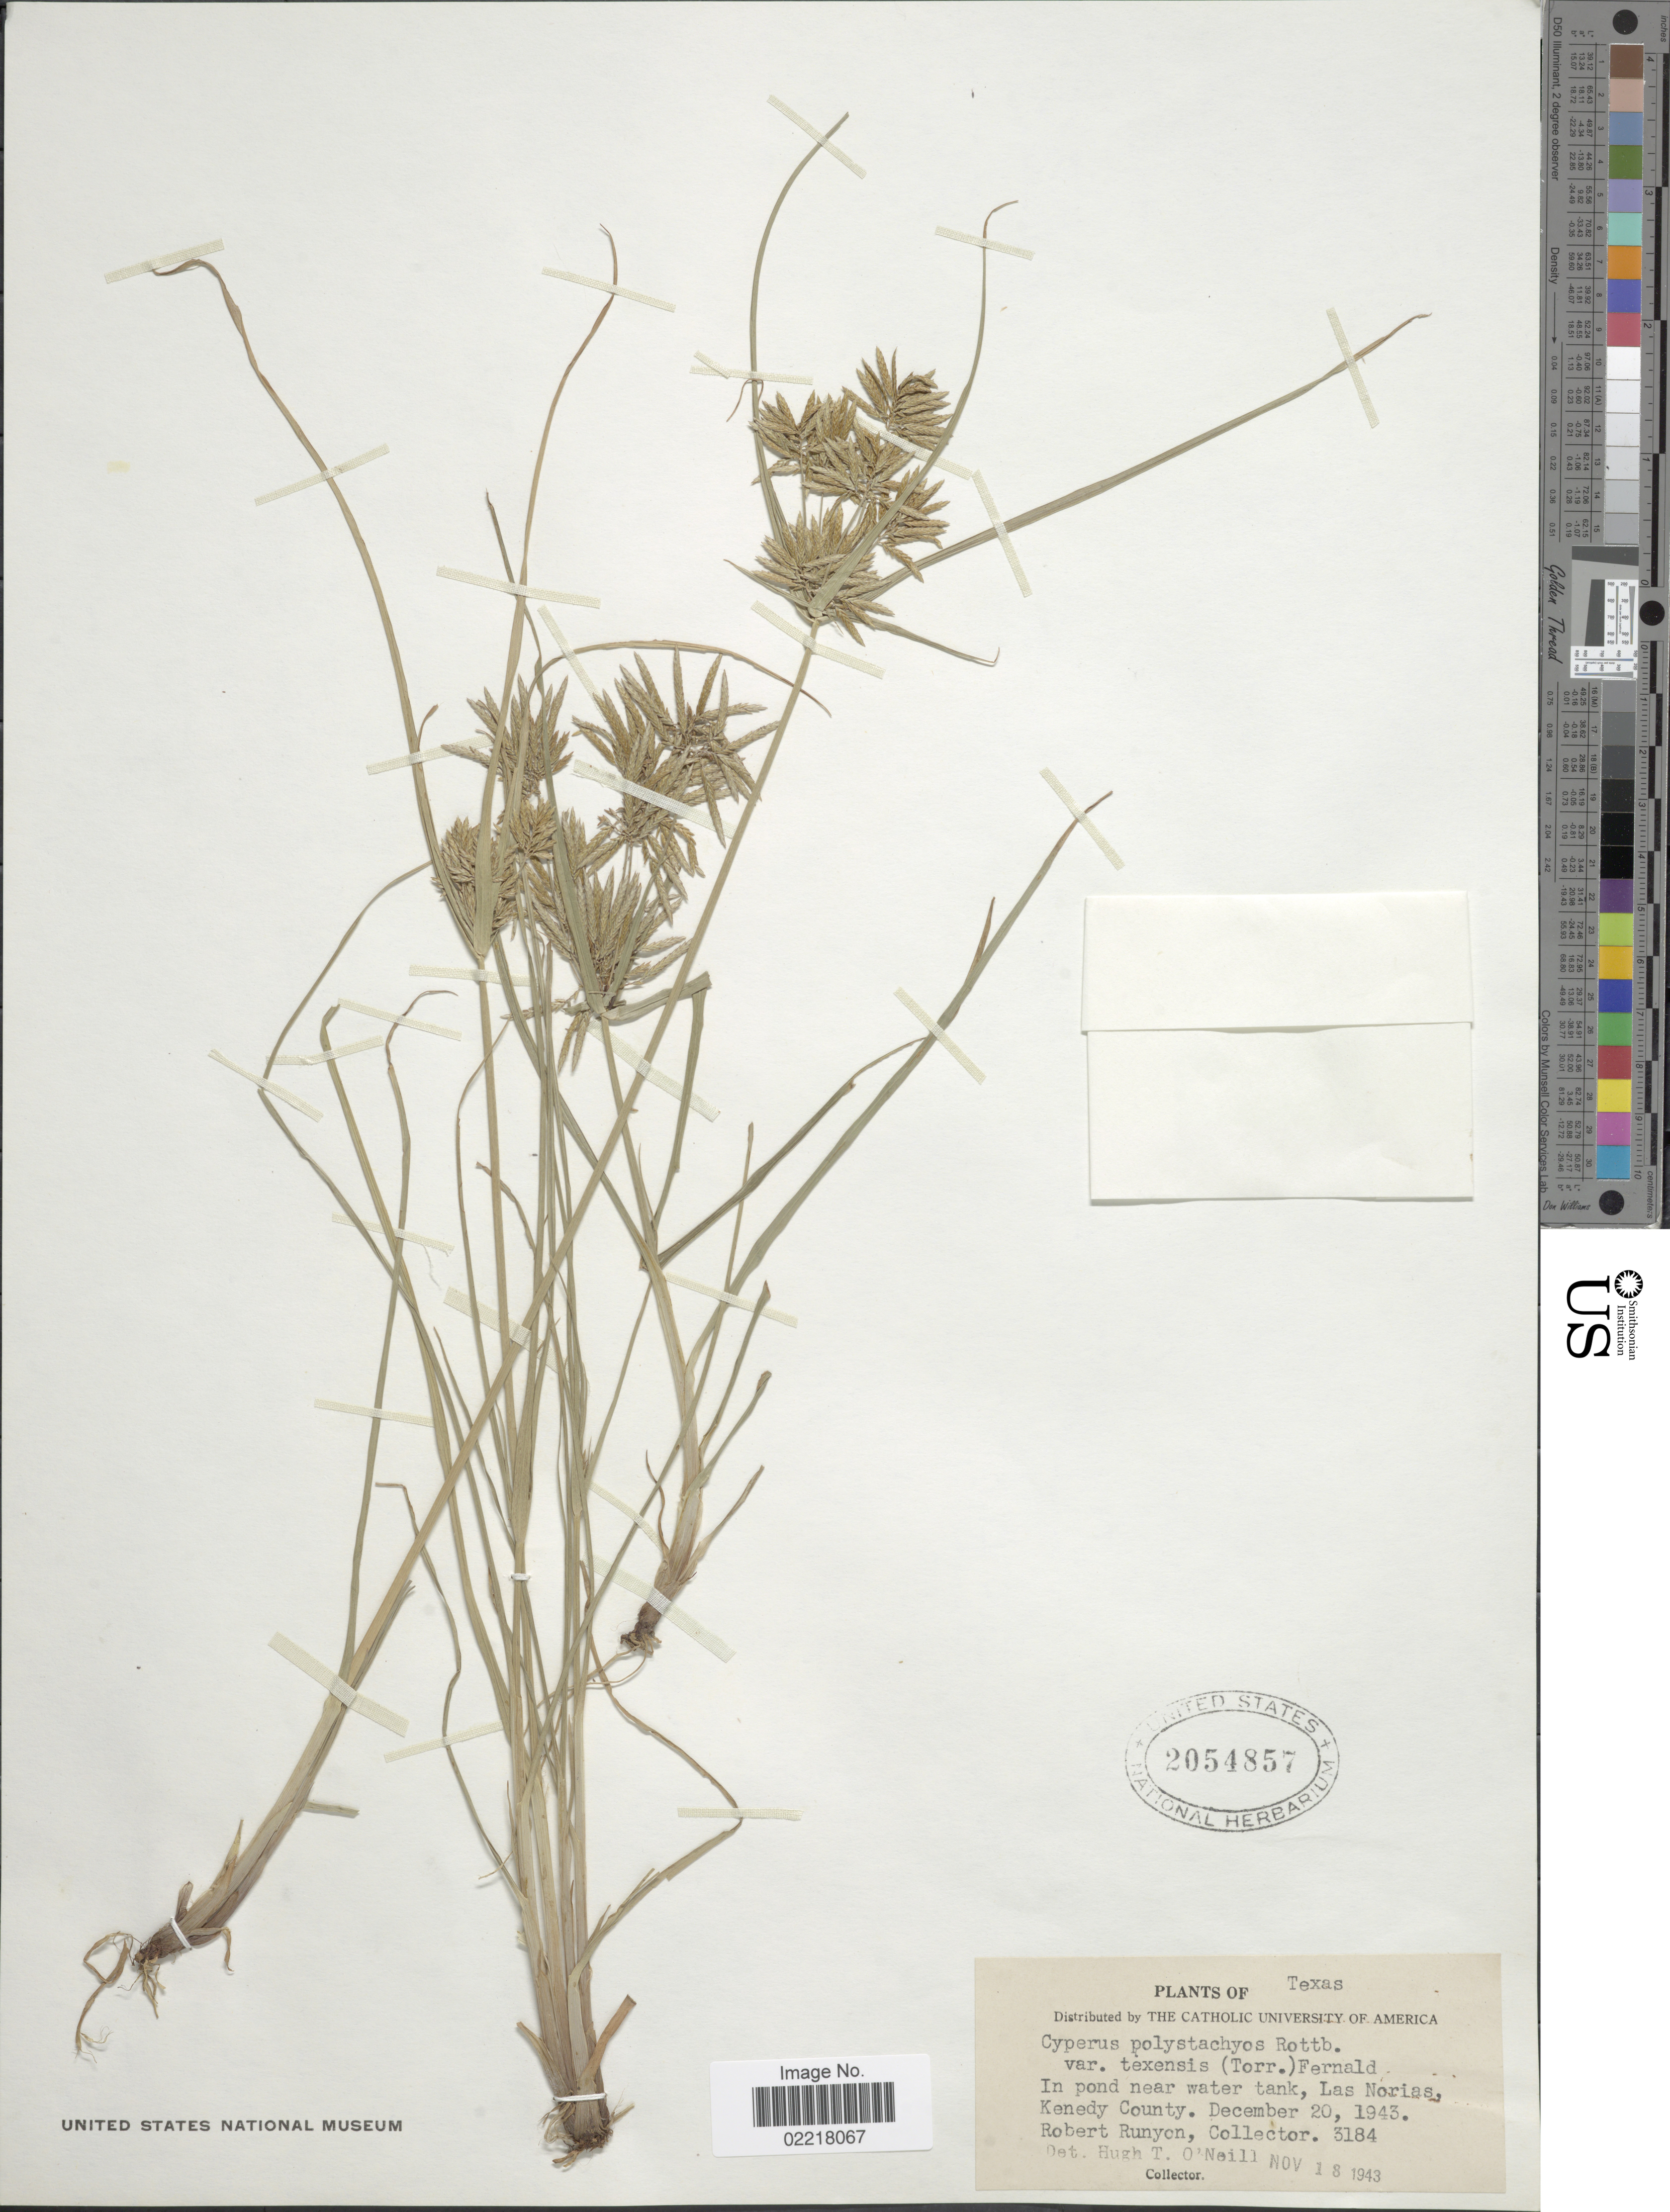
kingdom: Plantae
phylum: Tracheophyta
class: Liliopsida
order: Poales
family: Cyperaceae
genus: Cyperus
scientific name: Cyperus polystachyos var. texensis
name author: (Torr.) Fernald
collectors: R. Runyon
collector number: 3184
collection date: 1943-12-20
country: United States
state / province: Texas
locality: In pond near water tank, Las Norias, Kenedy County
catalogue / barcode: US 2054857